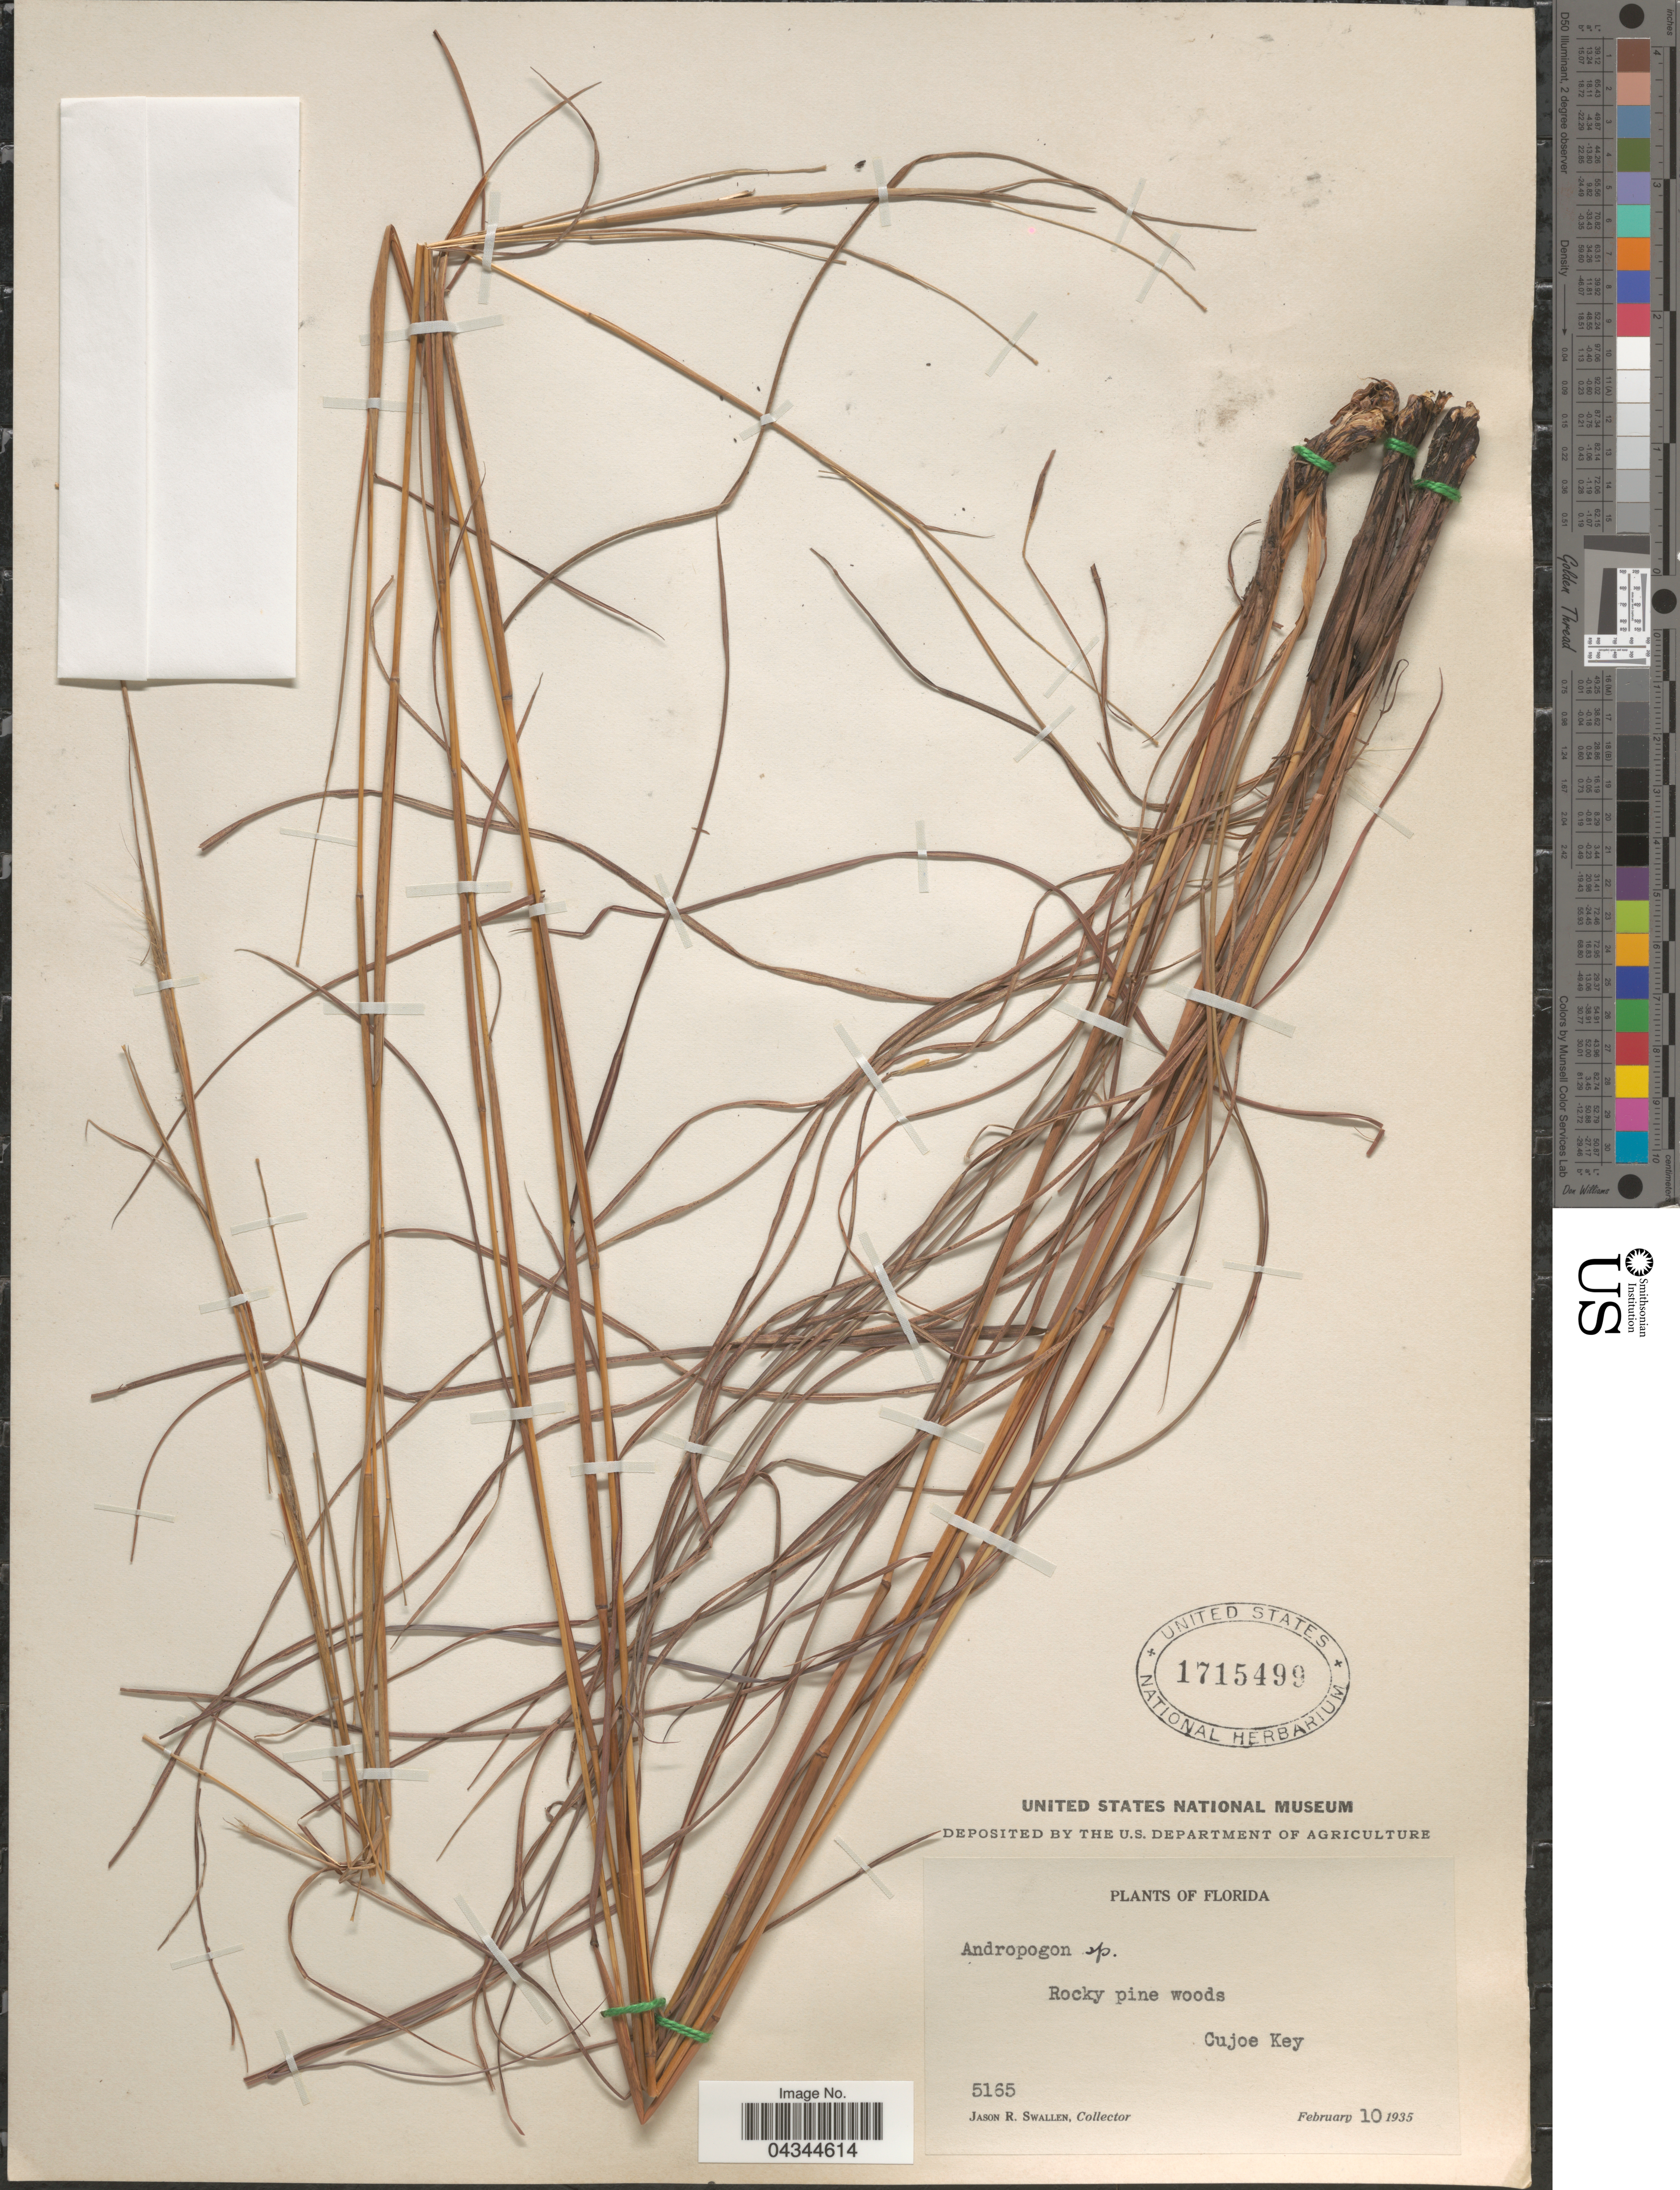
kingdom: Plantae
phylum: Tracheophyta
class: Liliopsida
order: Poales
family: Poaceae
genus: Andropogon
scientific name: Andropogon sp.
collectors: J. R. Swallen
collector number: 5165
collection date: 1935-02-10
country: United States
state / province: Florida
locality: Rocky pine woods. Cujoe Key.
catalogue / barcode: US 1715499